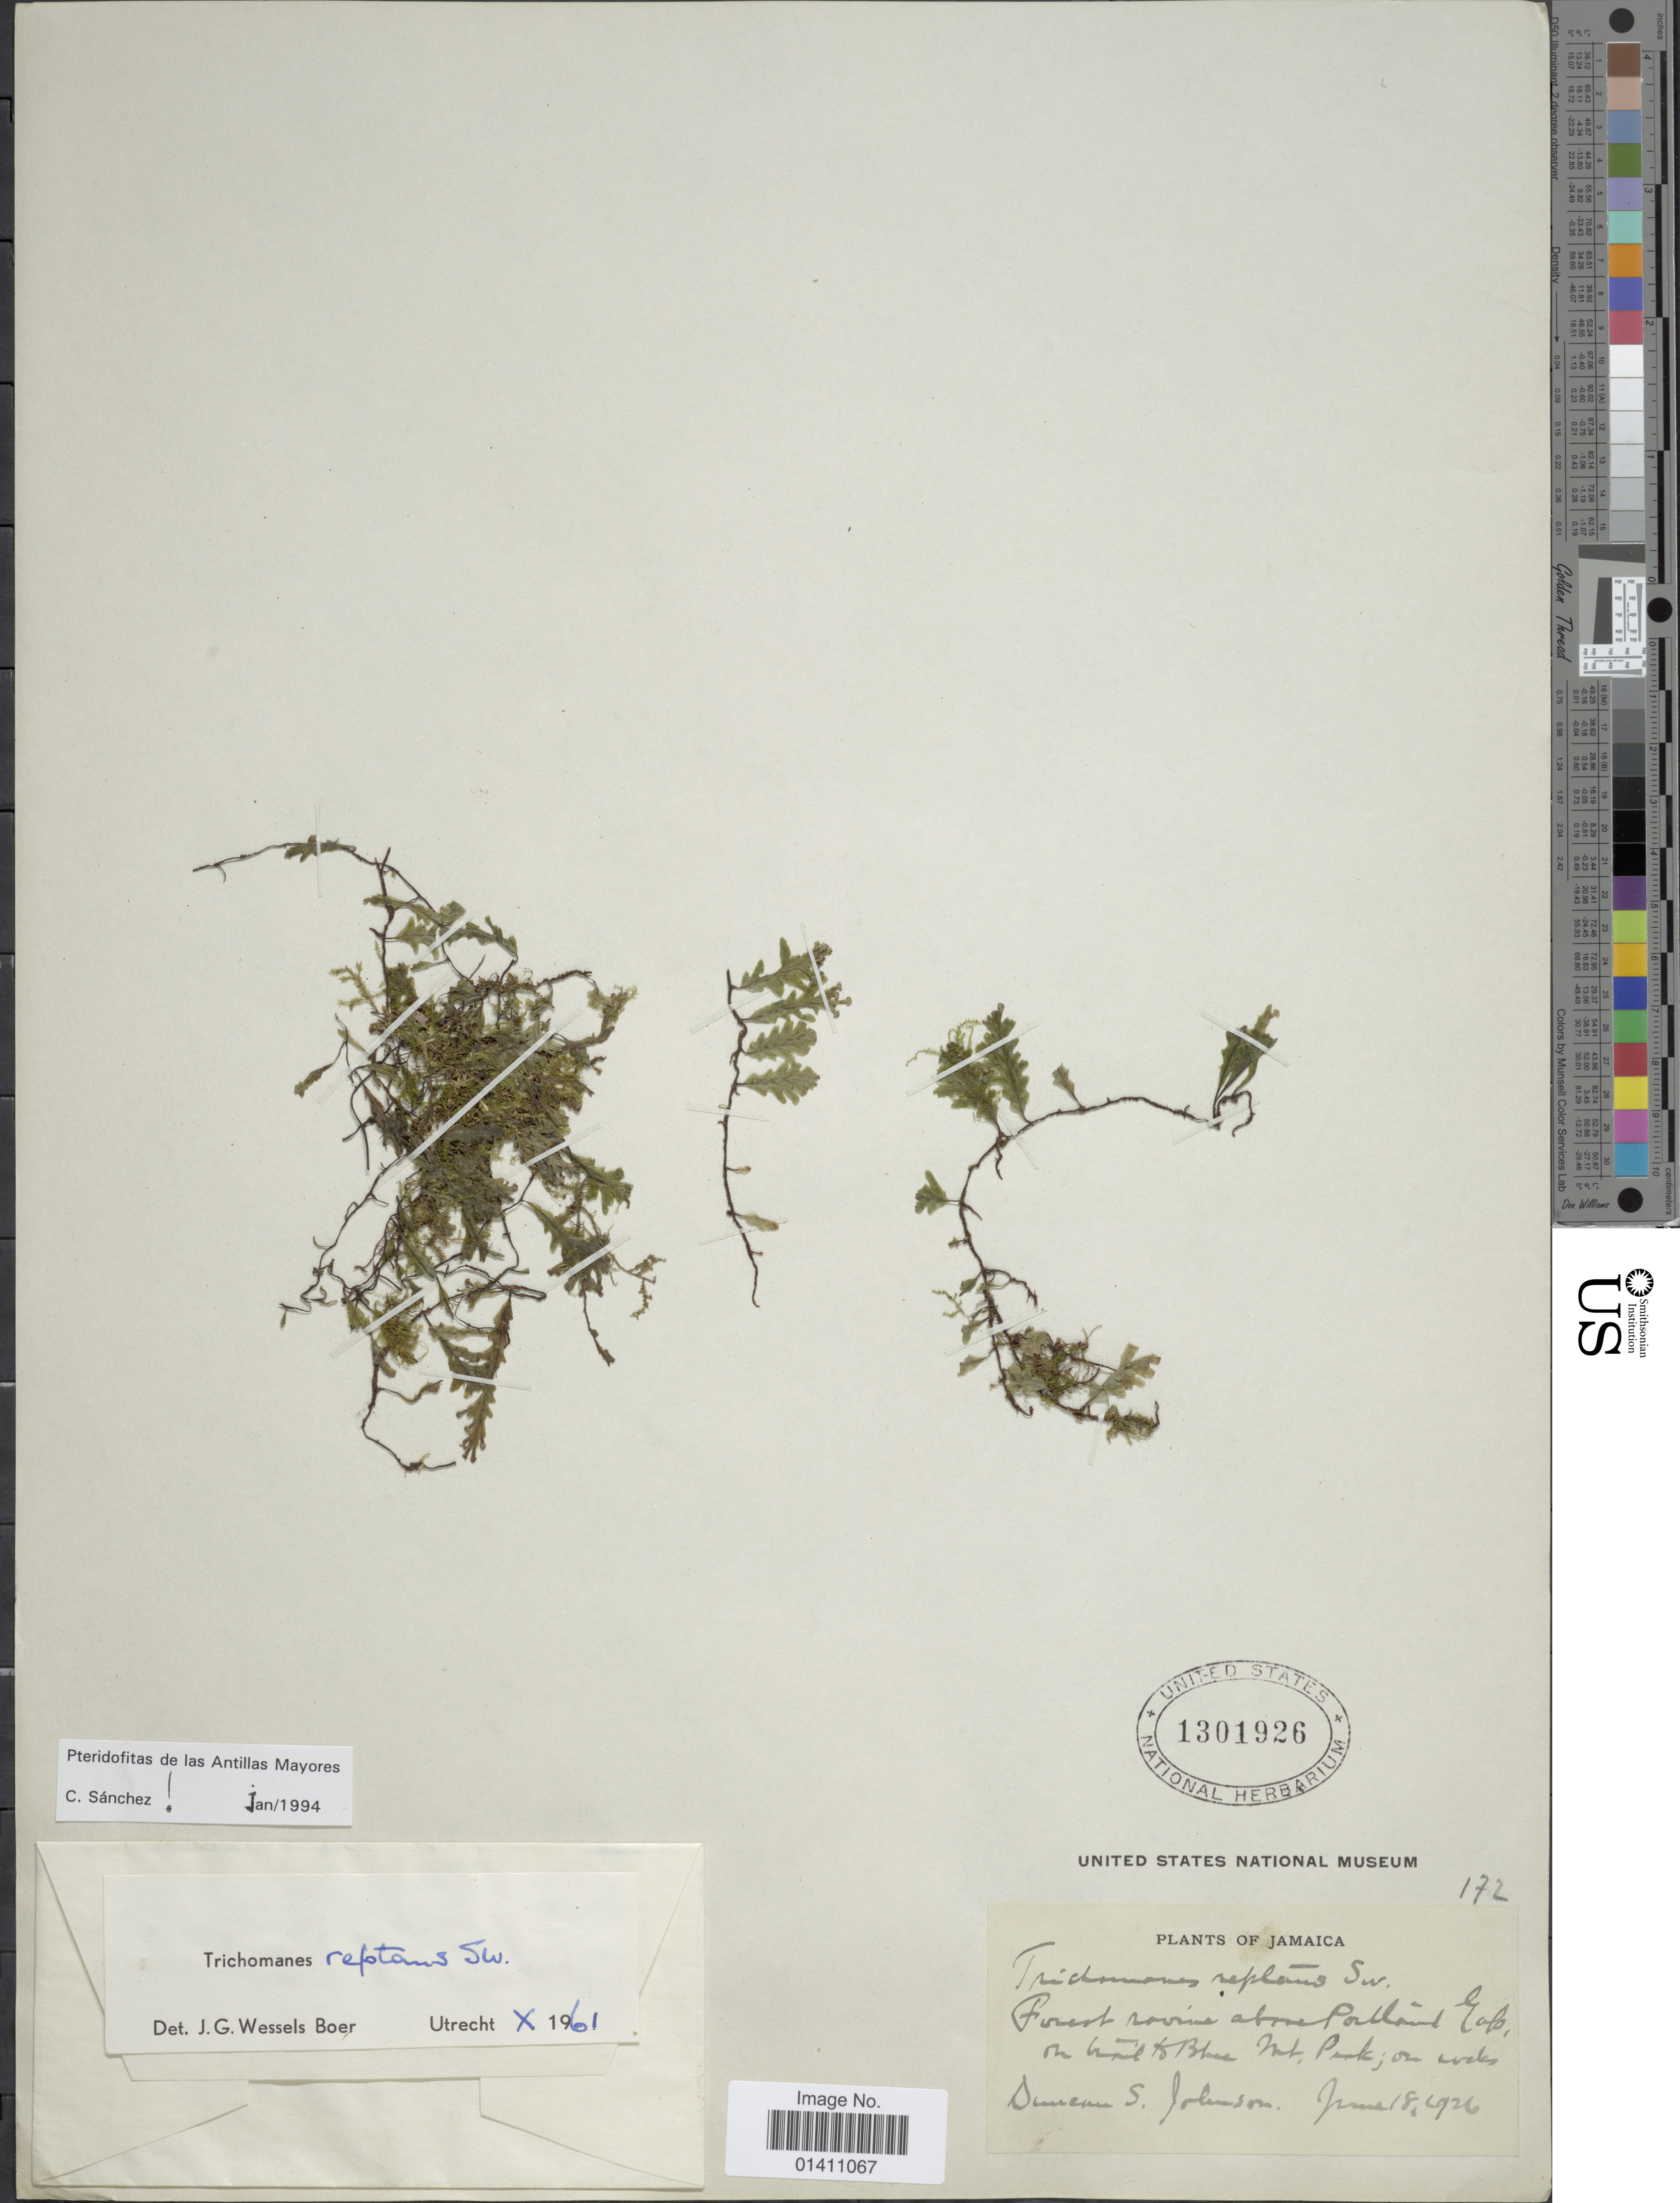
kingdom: Plantae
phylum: Tracheophyta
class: Polypodiopsida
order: Hymenophyllales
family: Hymenophyllaceae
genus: Didymoglossum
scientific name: Didymoglossum reptans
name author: (Sw.) C. Presl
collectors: D. S. Johnson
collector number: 172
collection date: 1926-06-18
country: Jamaica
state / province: Portland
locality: Forest ravine above Portland Gap on trail to Blue Nat. Park.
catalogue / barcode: US 1301926